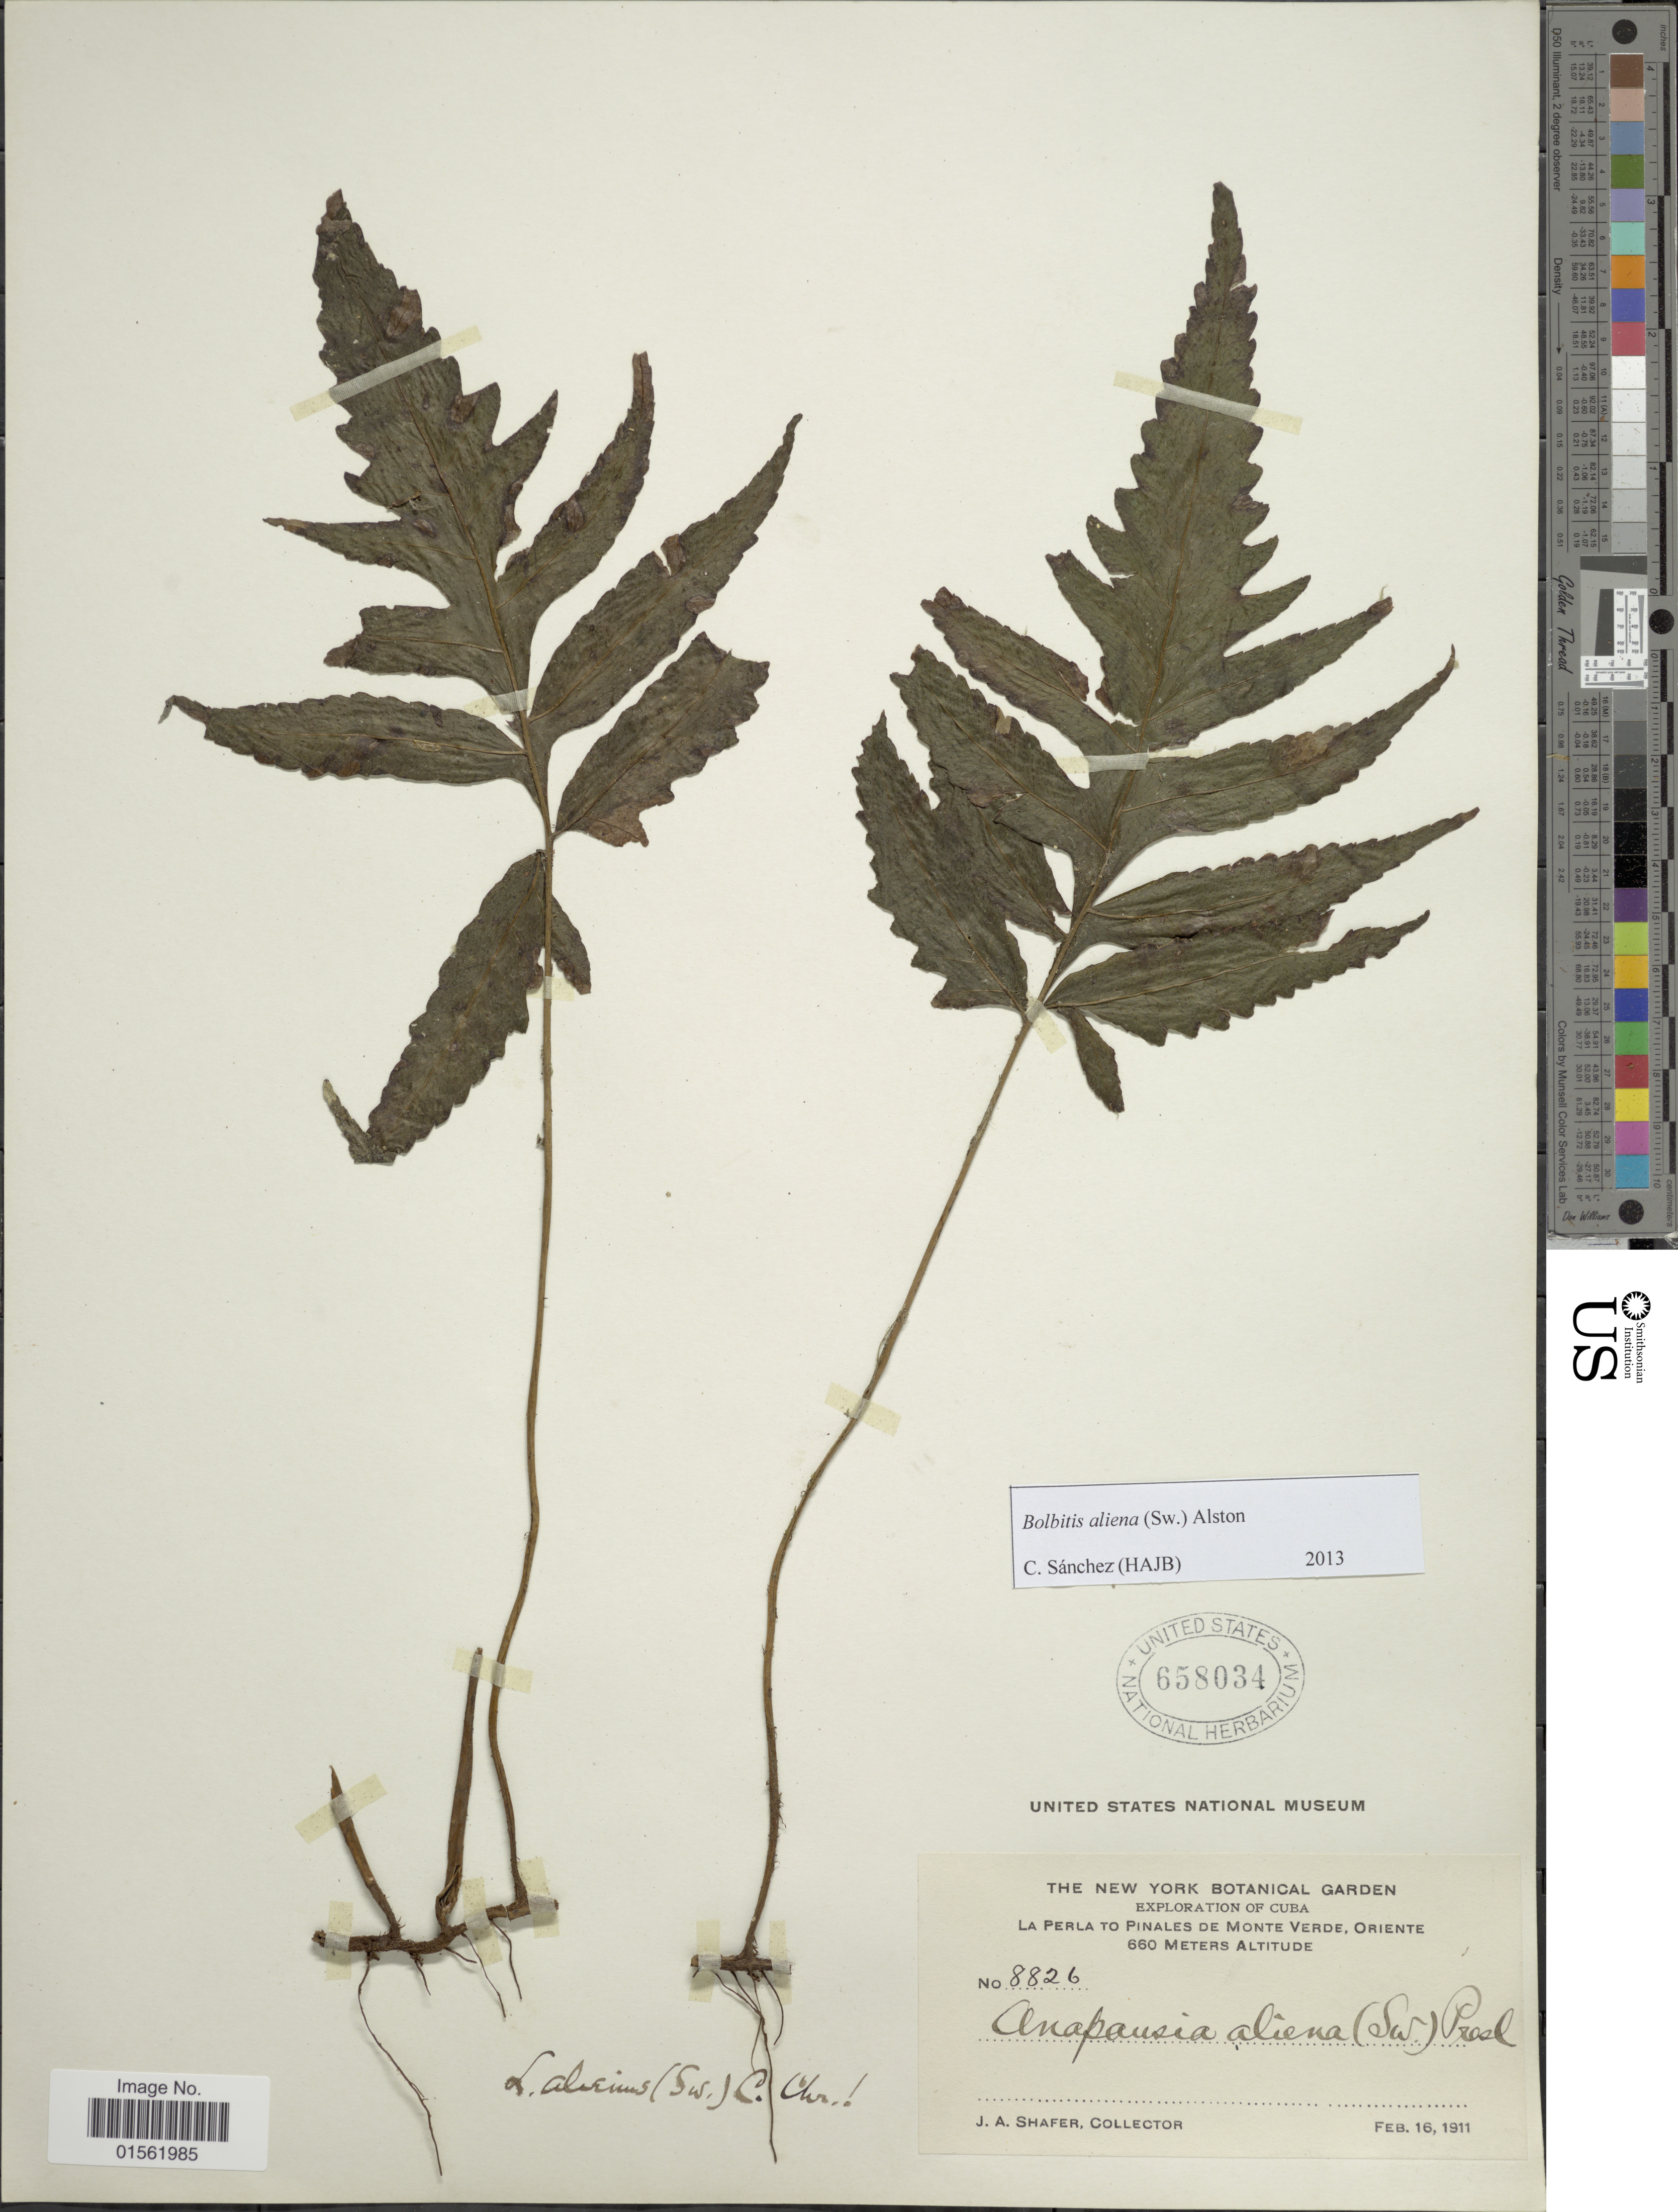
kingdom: Plantae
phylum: Tracheophyta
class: Polypodiopsida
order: Polypodiales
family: Dryopteridaceae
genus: Bolbitis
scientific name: Bolbitis aliena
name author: (Sw.) Alston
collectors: J. A. Shafer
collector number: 8826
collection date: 1911-02-16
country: Cuba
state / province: Oriente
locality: La Perla to Pinales de Monte Verde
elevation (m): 660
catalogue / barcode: US 658034